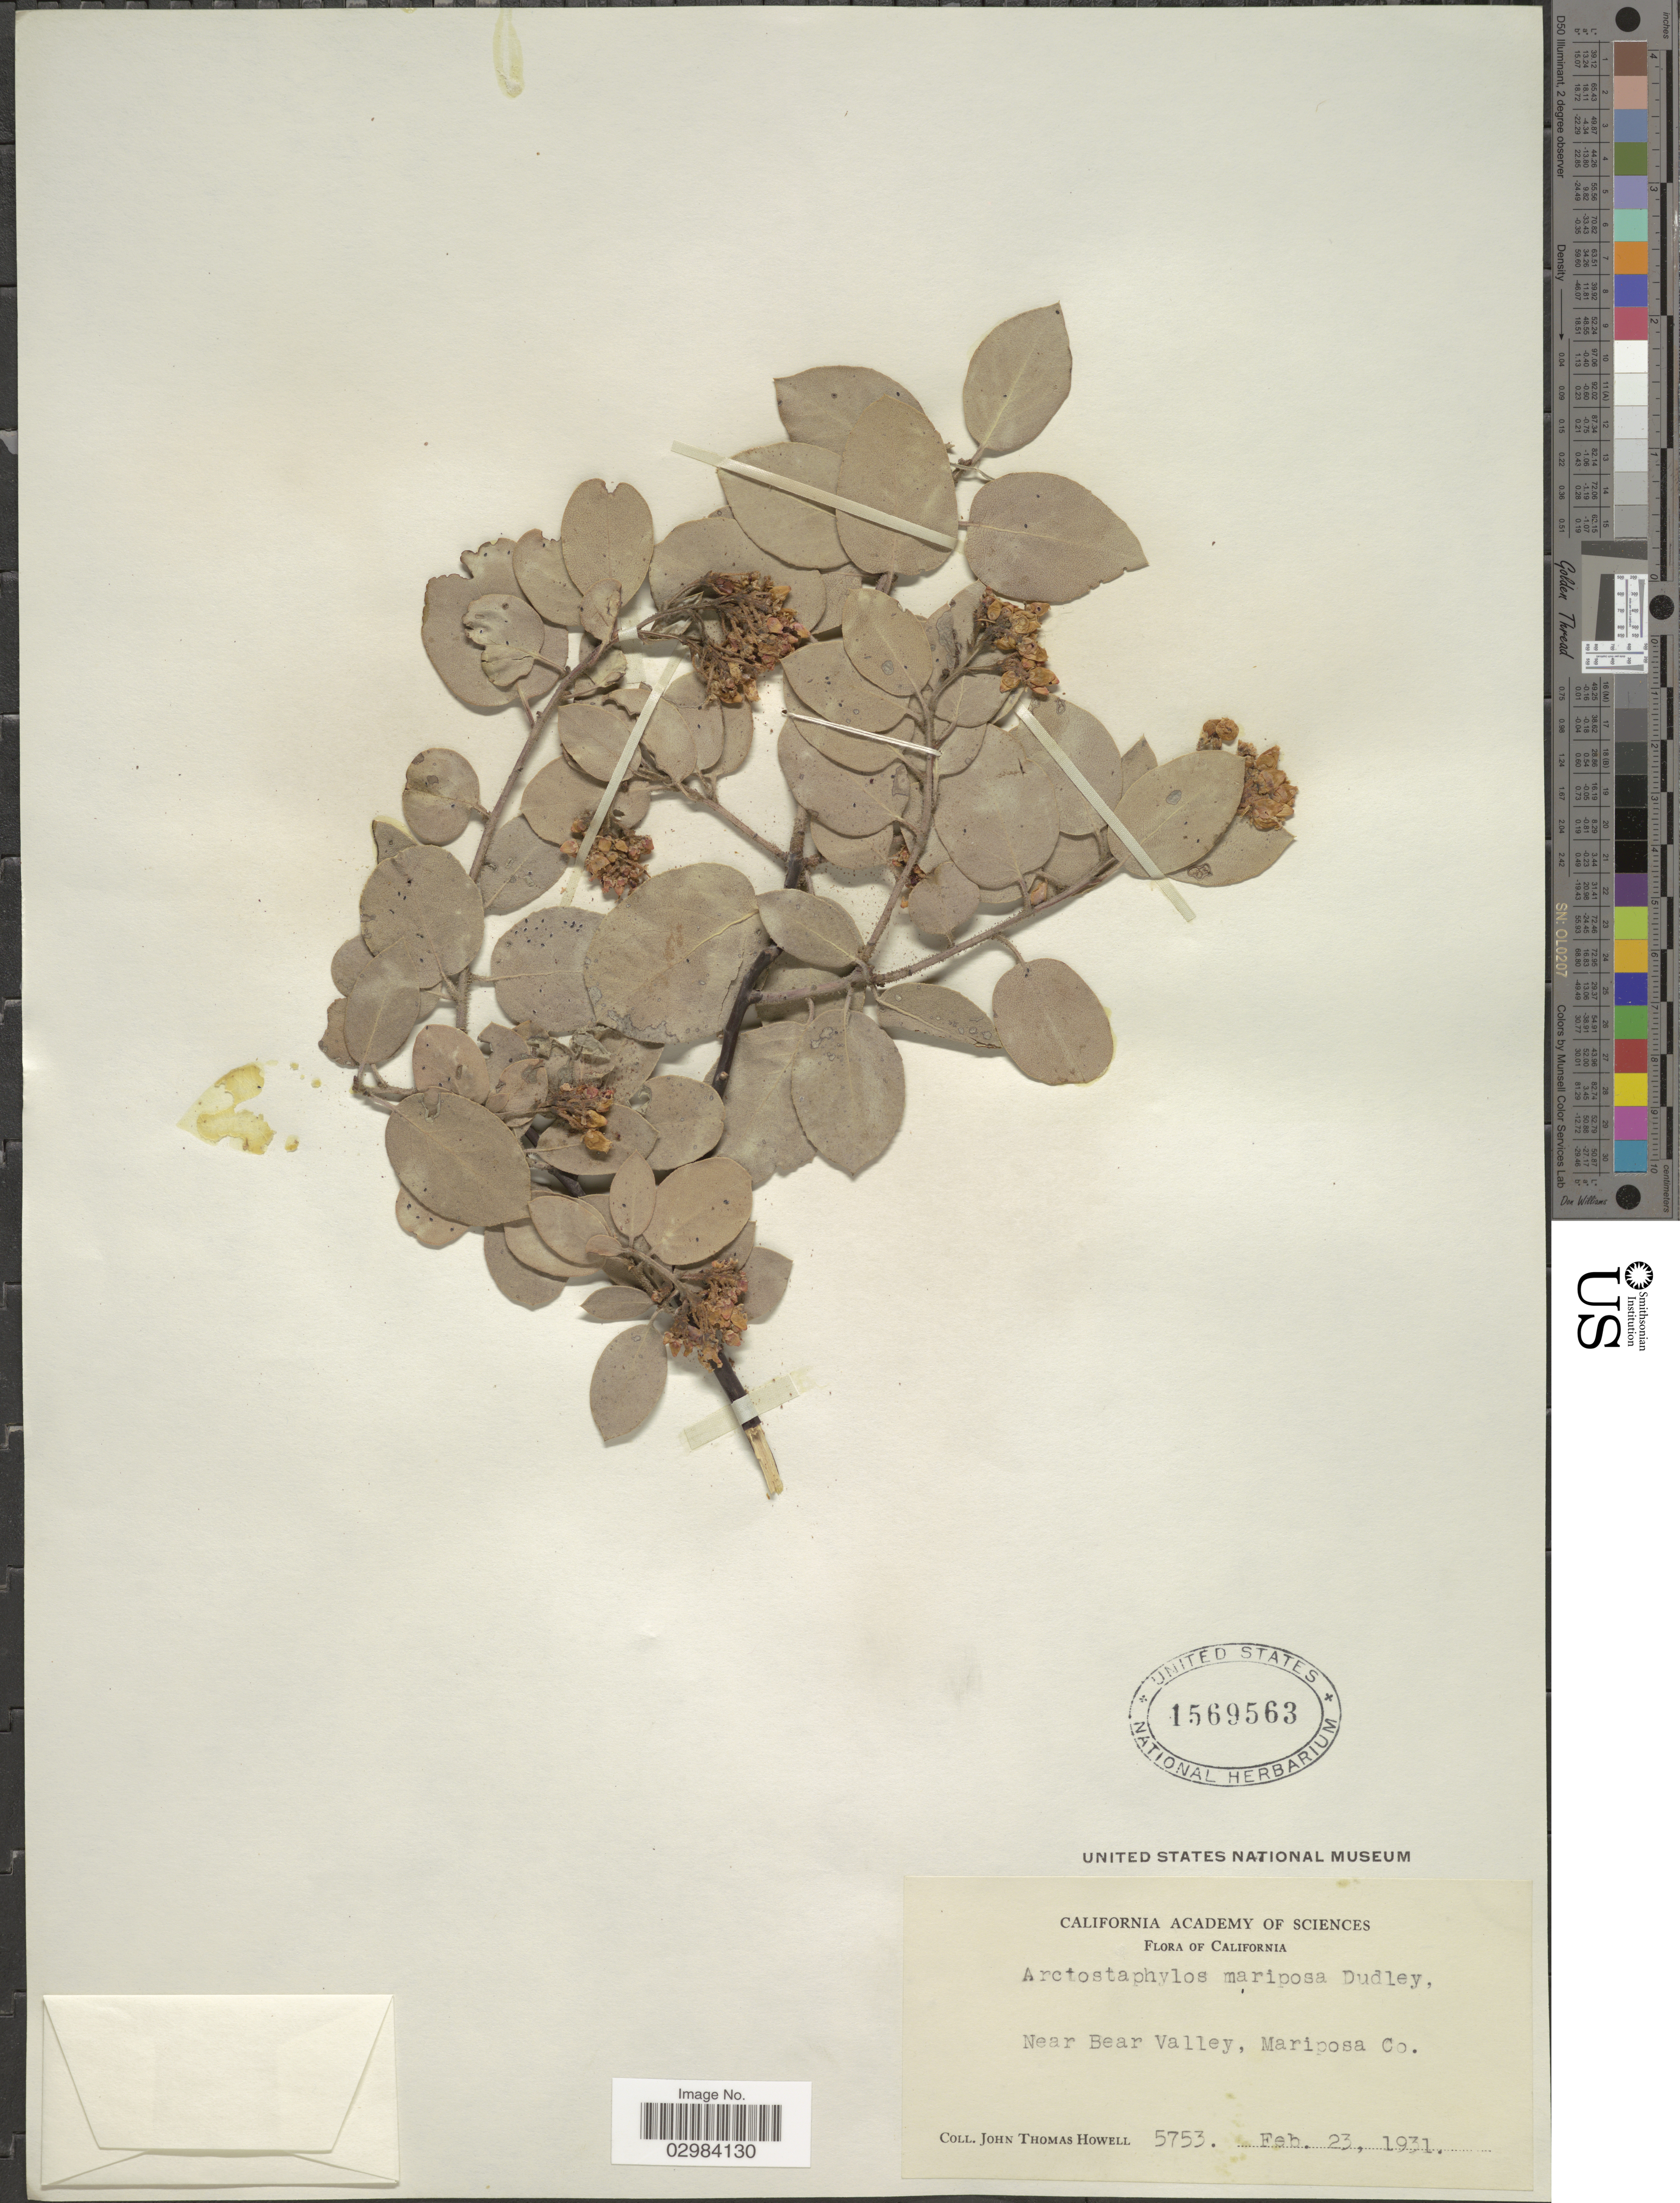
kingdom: Plantae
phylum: Tracheophyta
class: Magnoliopsida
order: Ericales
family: Ericaceae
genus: Arctostaphylos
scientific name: Arctostaphylos mariposa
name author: Dudley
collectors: J. T. Howell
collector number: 5753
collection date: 1931-02-23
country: United States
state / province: California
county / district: Mariposa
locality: Near Bear Valley, Mariposa Co.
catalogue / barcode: US 1569563